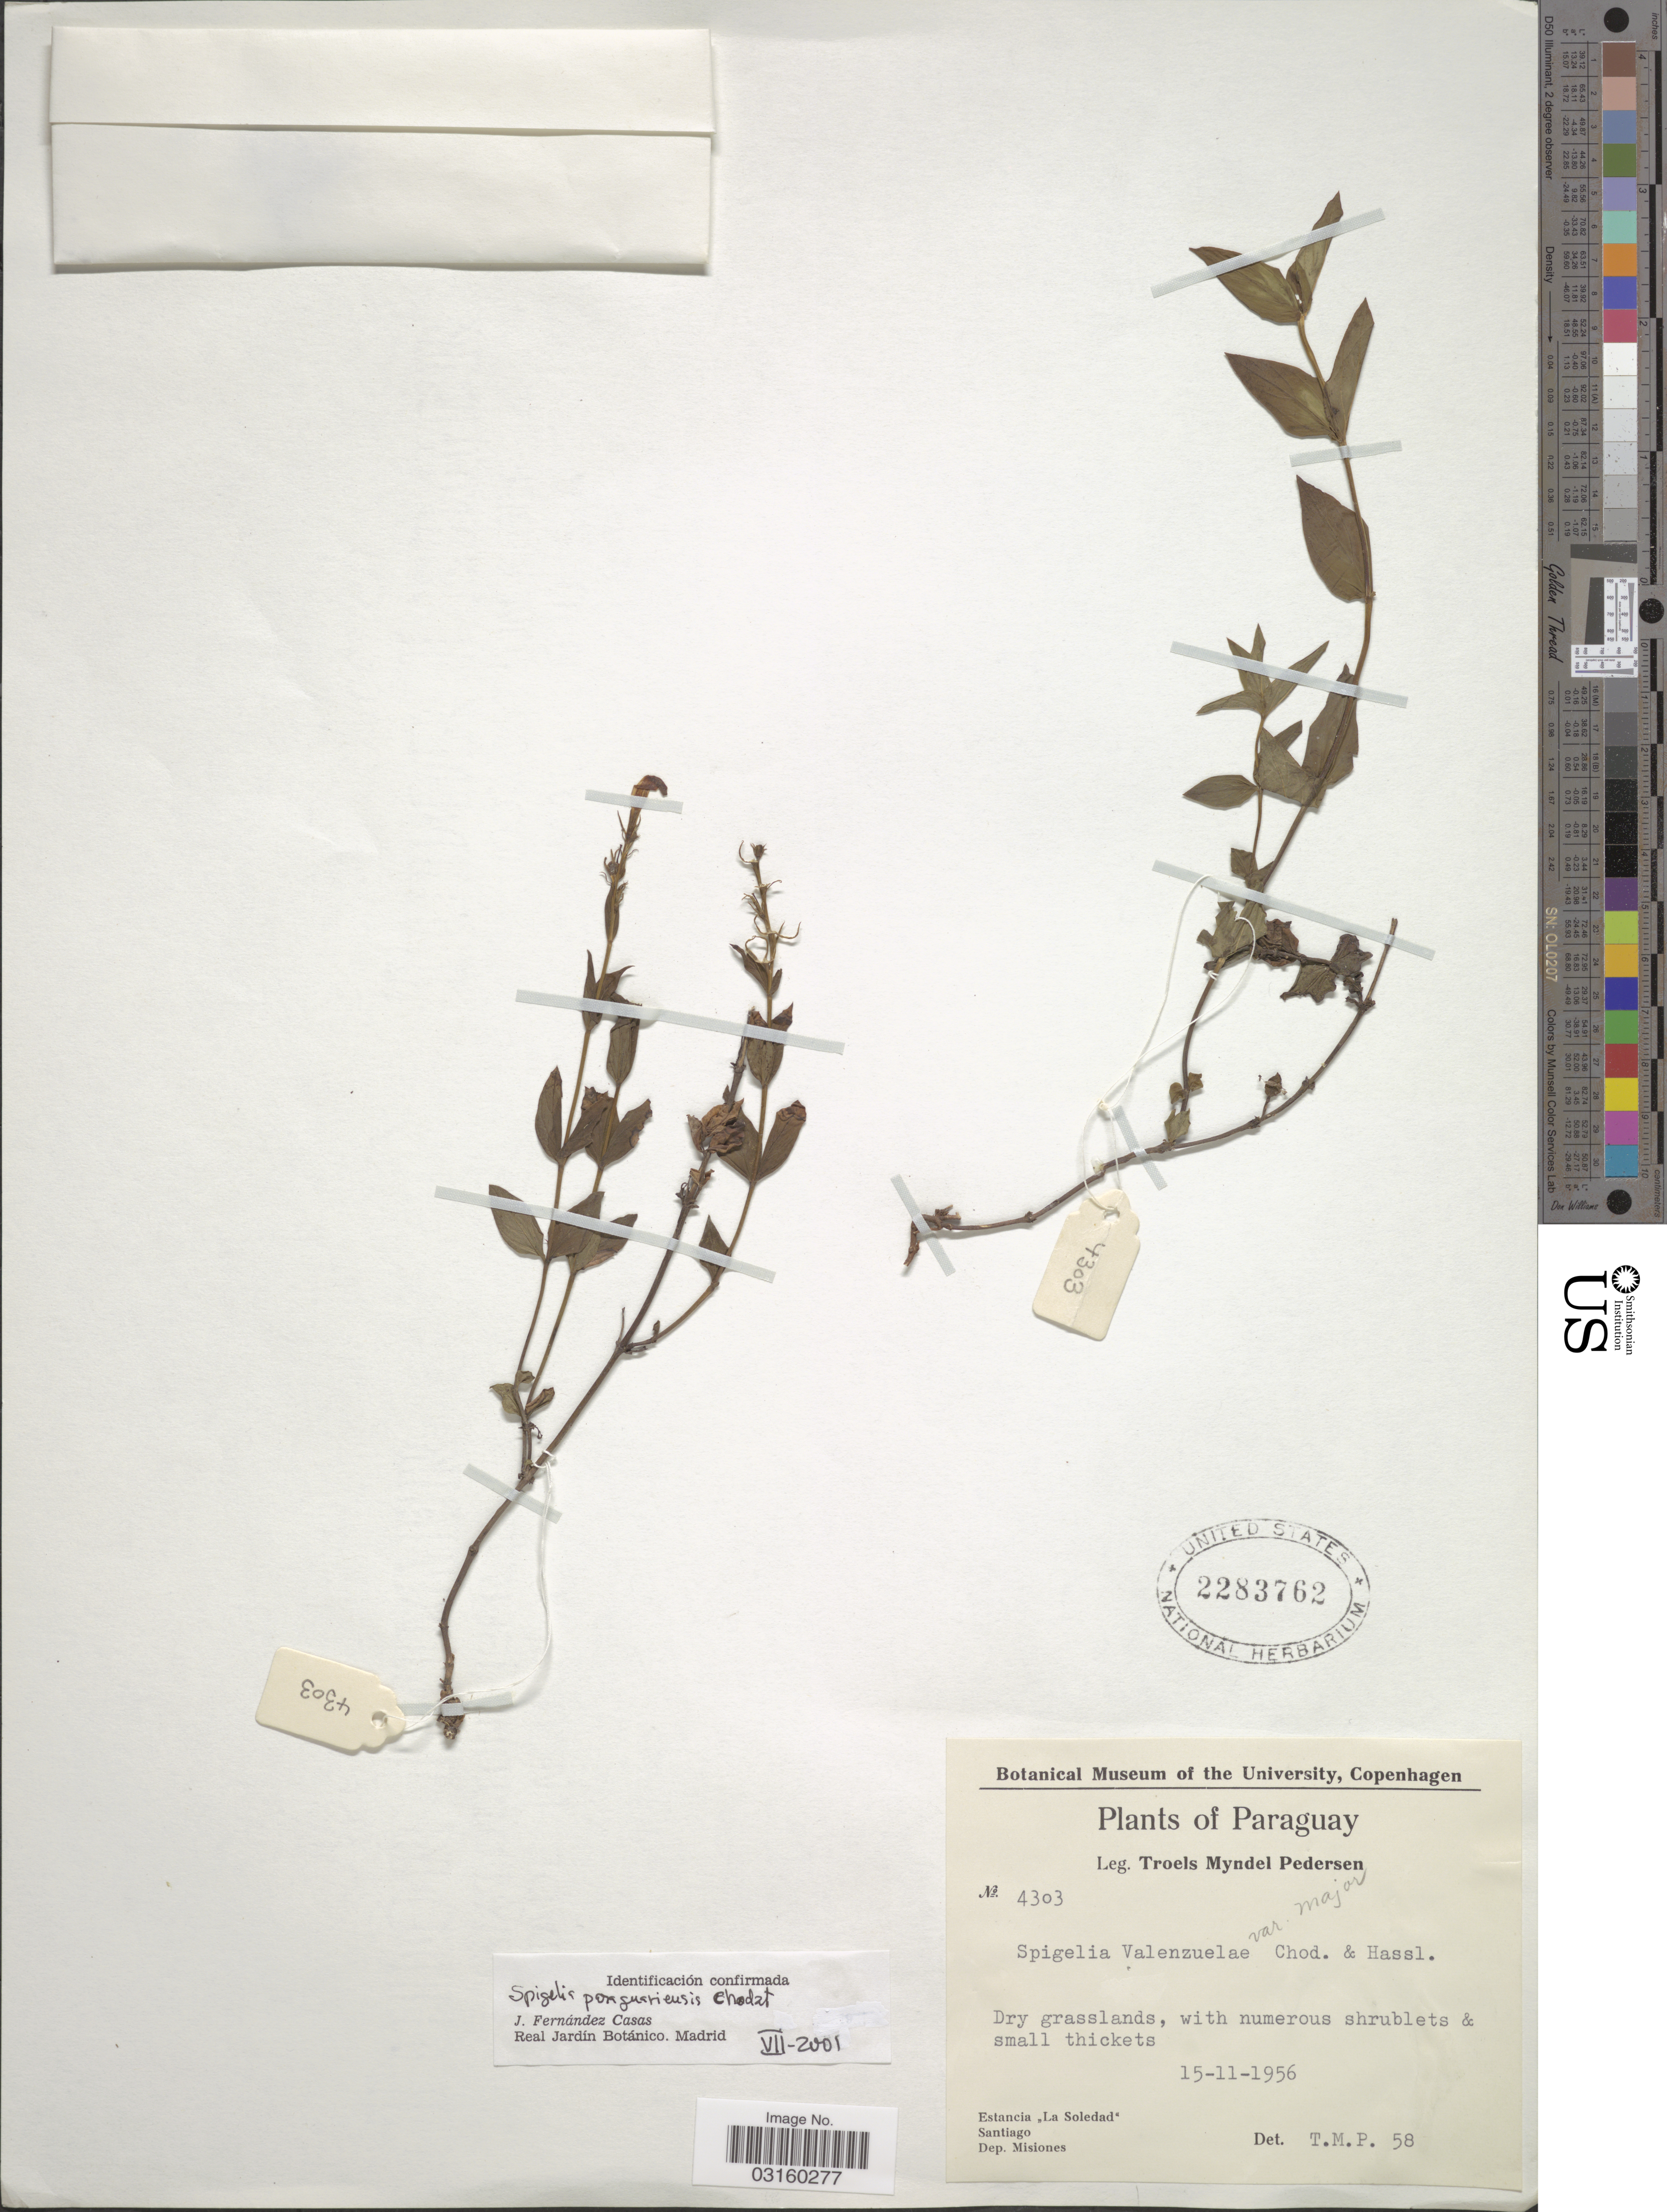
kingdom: Plantae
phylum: Tracheophyta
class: Magnoliopsida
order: Gentianales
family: Loganiaceae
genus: Spigelia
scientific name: Spigelia paraguariensis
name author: Chodat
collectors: T. Pederson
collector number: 4303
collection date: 1956-11-15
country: Paraguay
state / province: Misiones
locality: Estancia "La Soledad", Santiago, Dep. Misiones.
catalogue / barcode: US 2283762